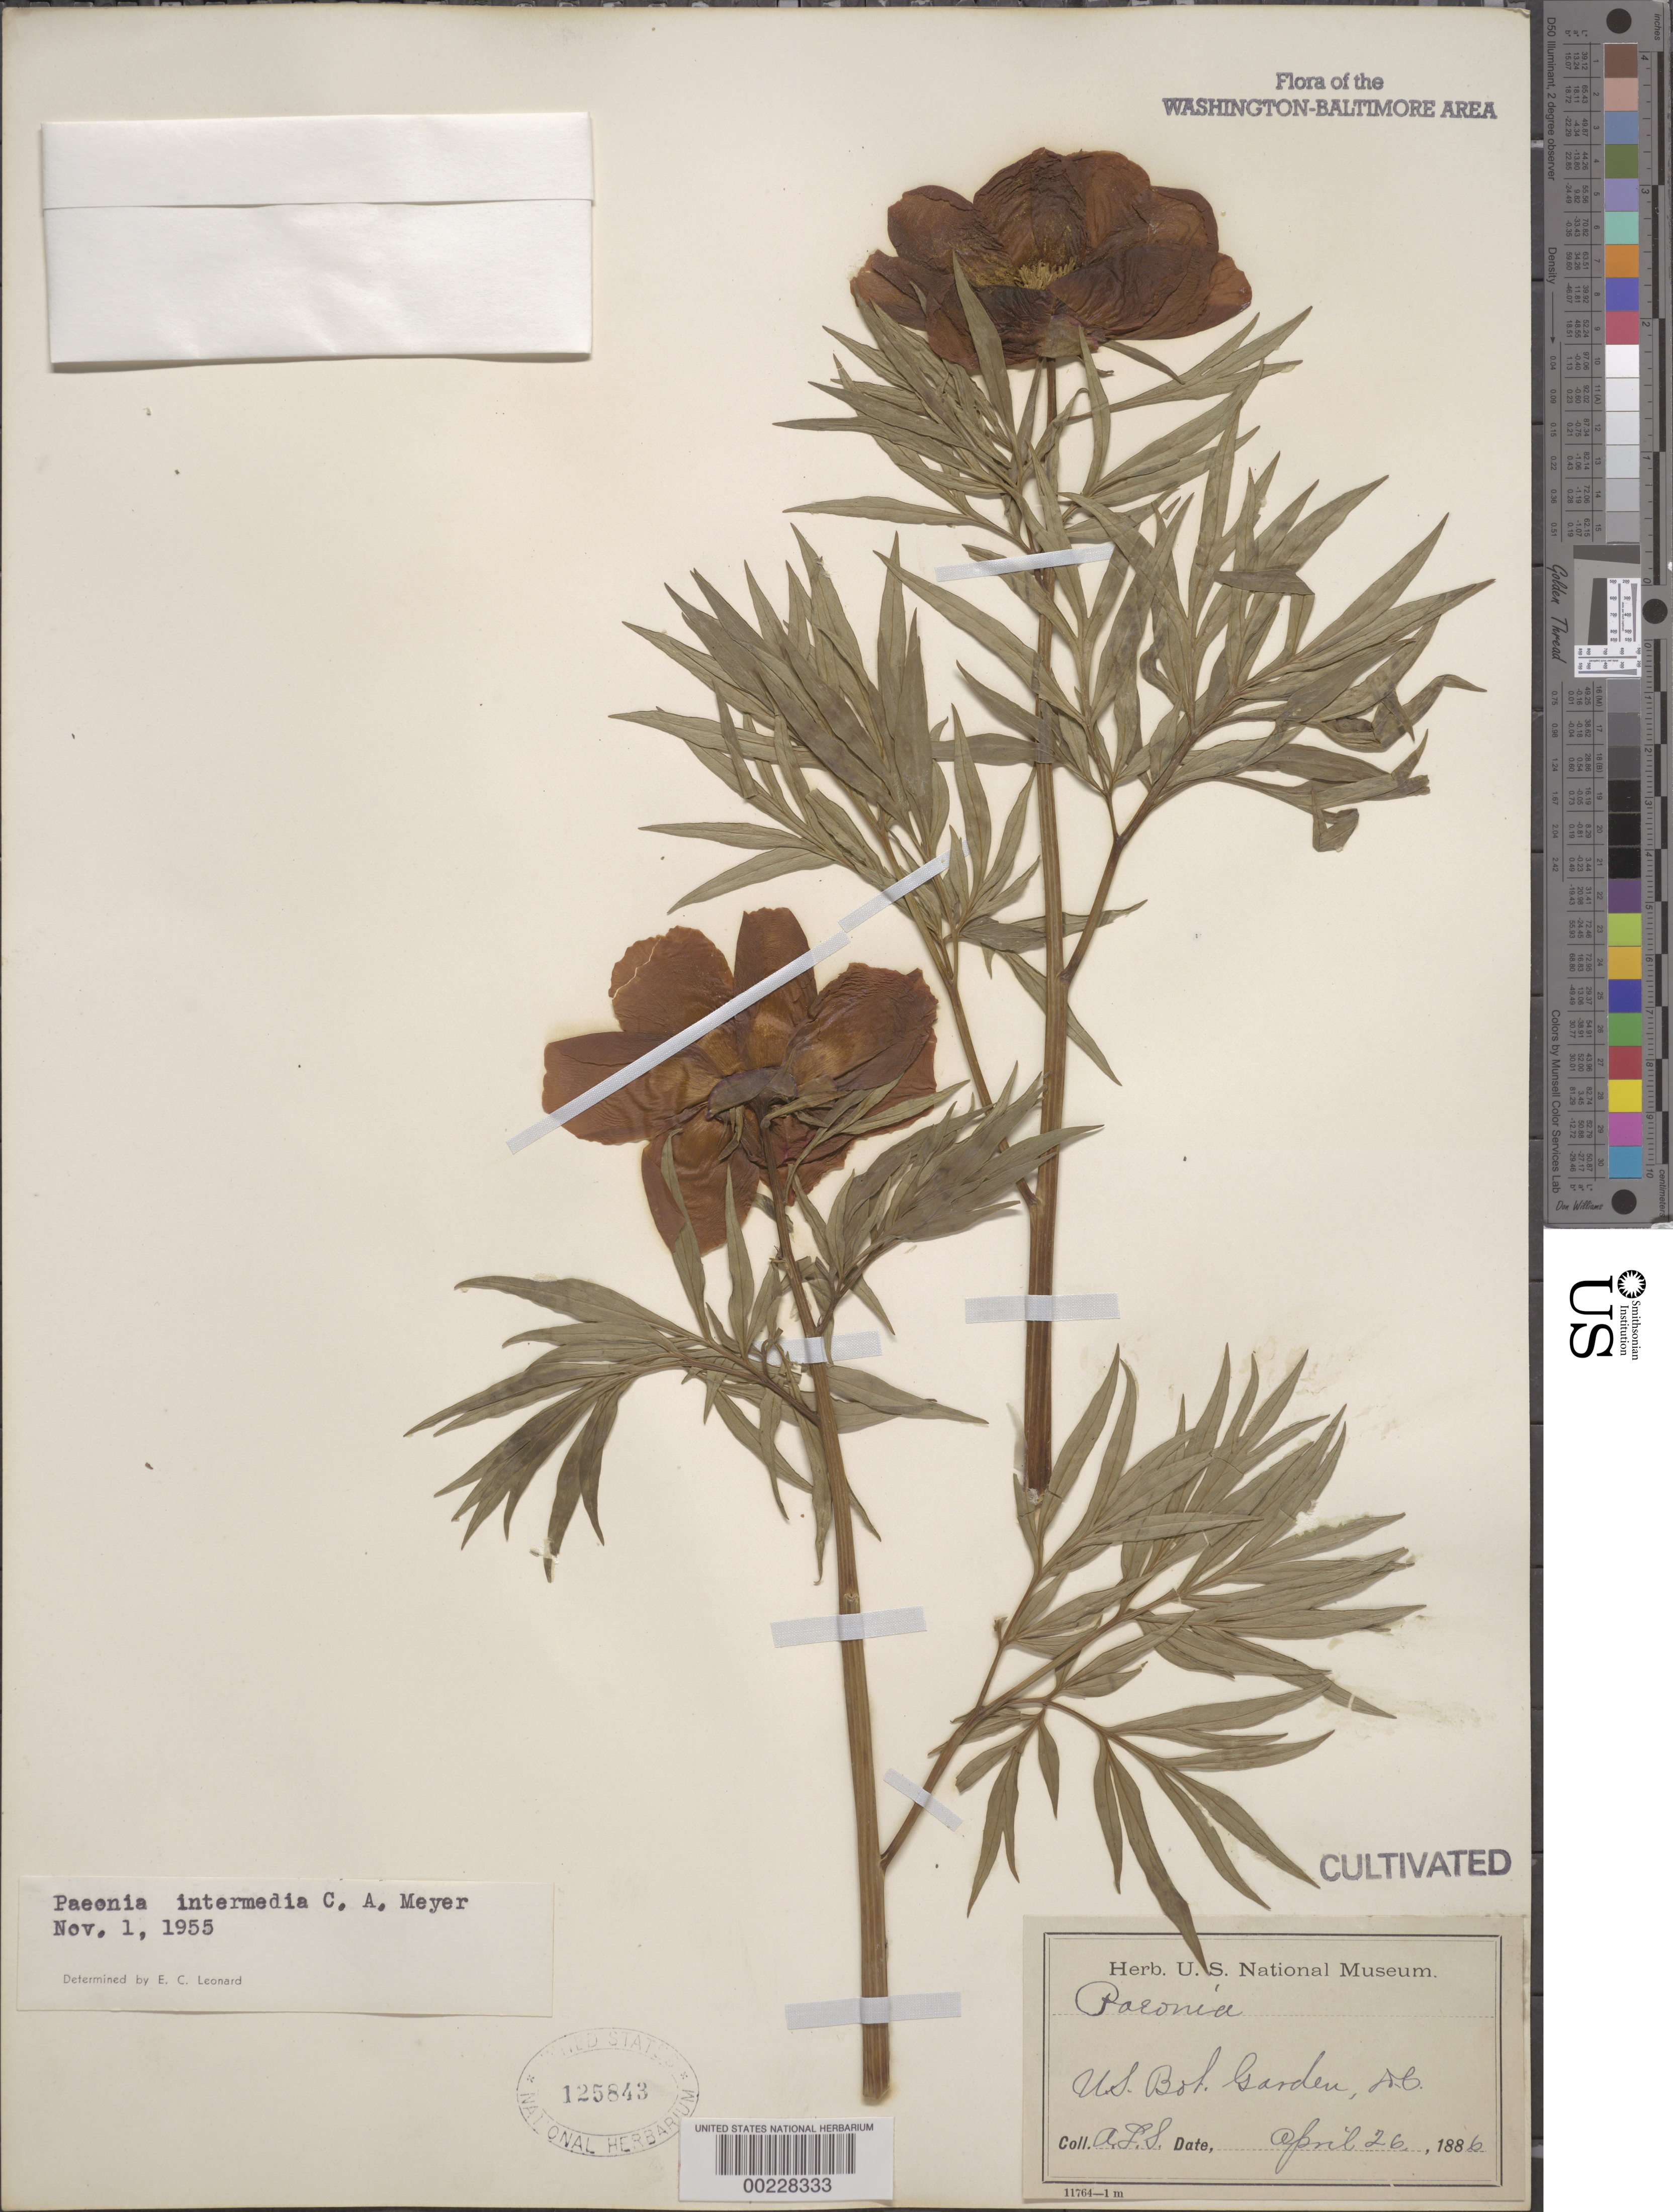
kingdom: Plantae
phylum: Tracheophyta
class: Magnoliopsida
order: Saxifragales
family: Paeoniaceae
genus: Paeonia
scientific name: Paeonia intermedia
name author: C.A. Mey.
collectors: A. L. Schott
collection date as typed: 26 Apr 1886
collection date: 1886-04-26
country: United States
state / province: District of Columbia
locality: Botanical Gardens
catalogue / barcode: US 125843